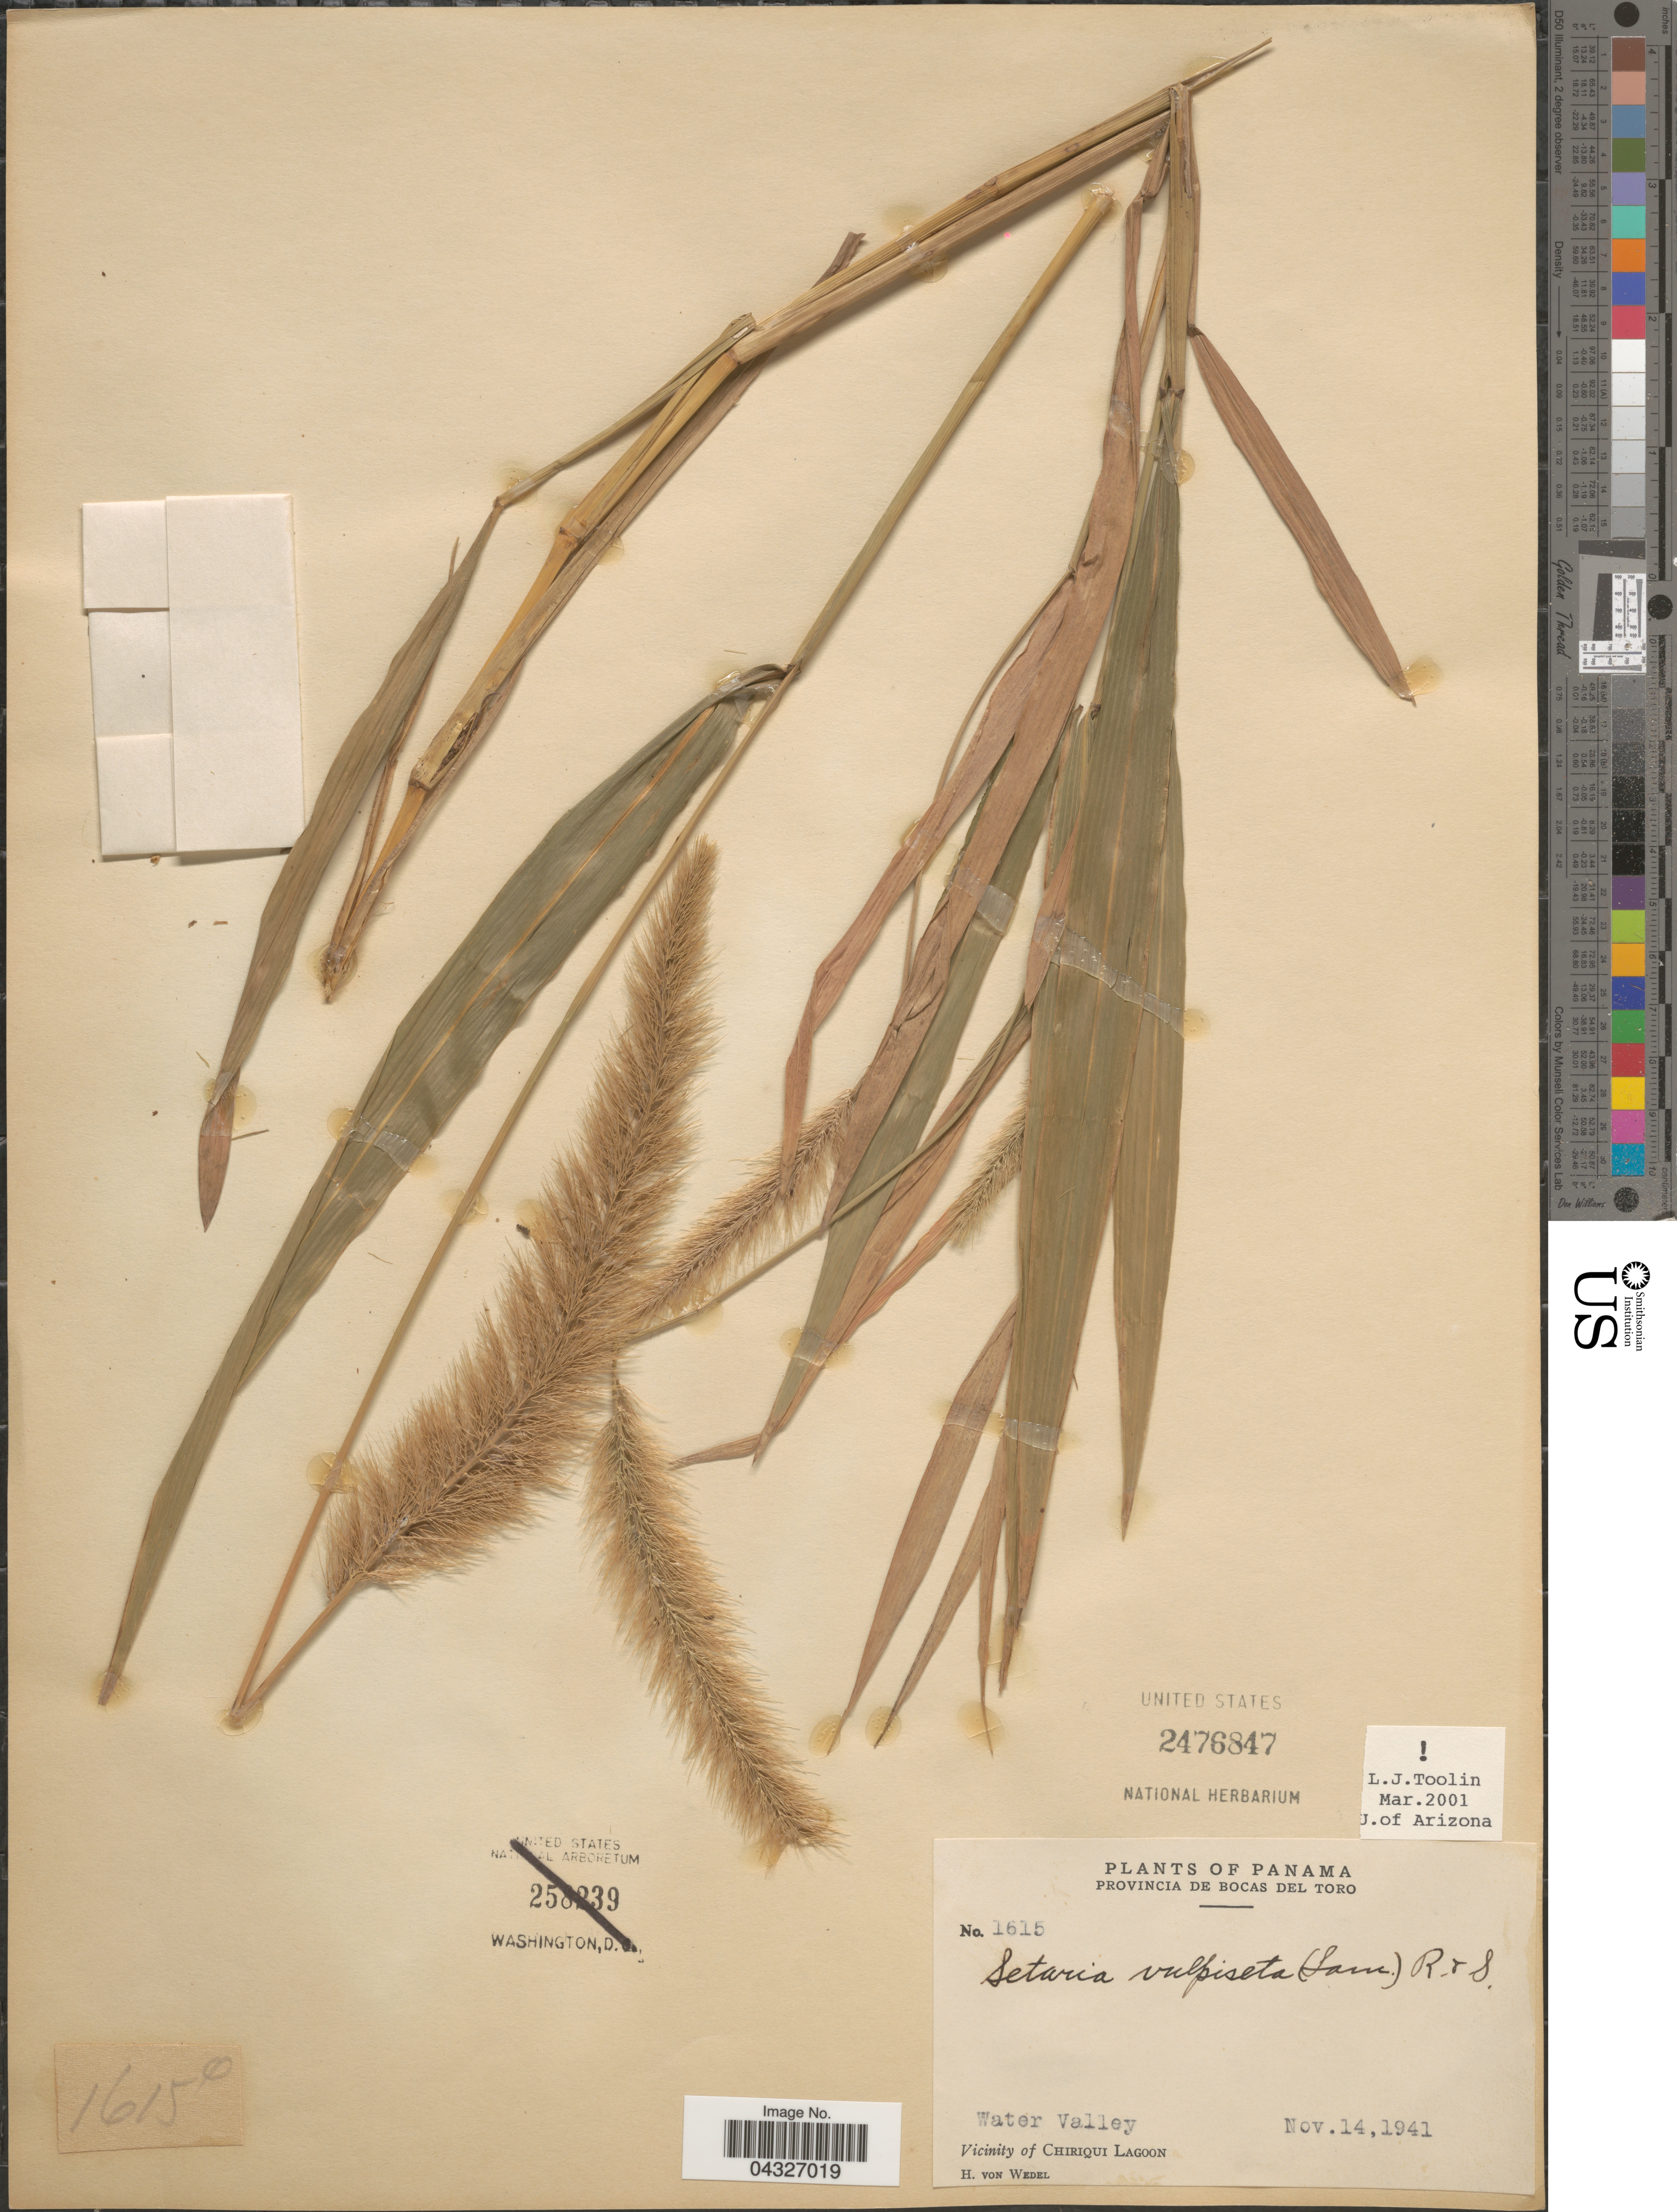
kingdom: Plantae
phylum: Tracheophyta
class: Liliopsida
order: Poales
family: Poaceae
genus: Setaria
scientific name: Setaria vulpiseta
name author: (Lam.) Roem. & Schult.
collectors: H. von Wedel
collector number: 1615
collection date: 1941-11-14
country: Panama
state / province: Bocas del Toro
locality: Water Valley. Vicinity of Chiriqui Lagoon.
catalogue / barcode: US 2476847